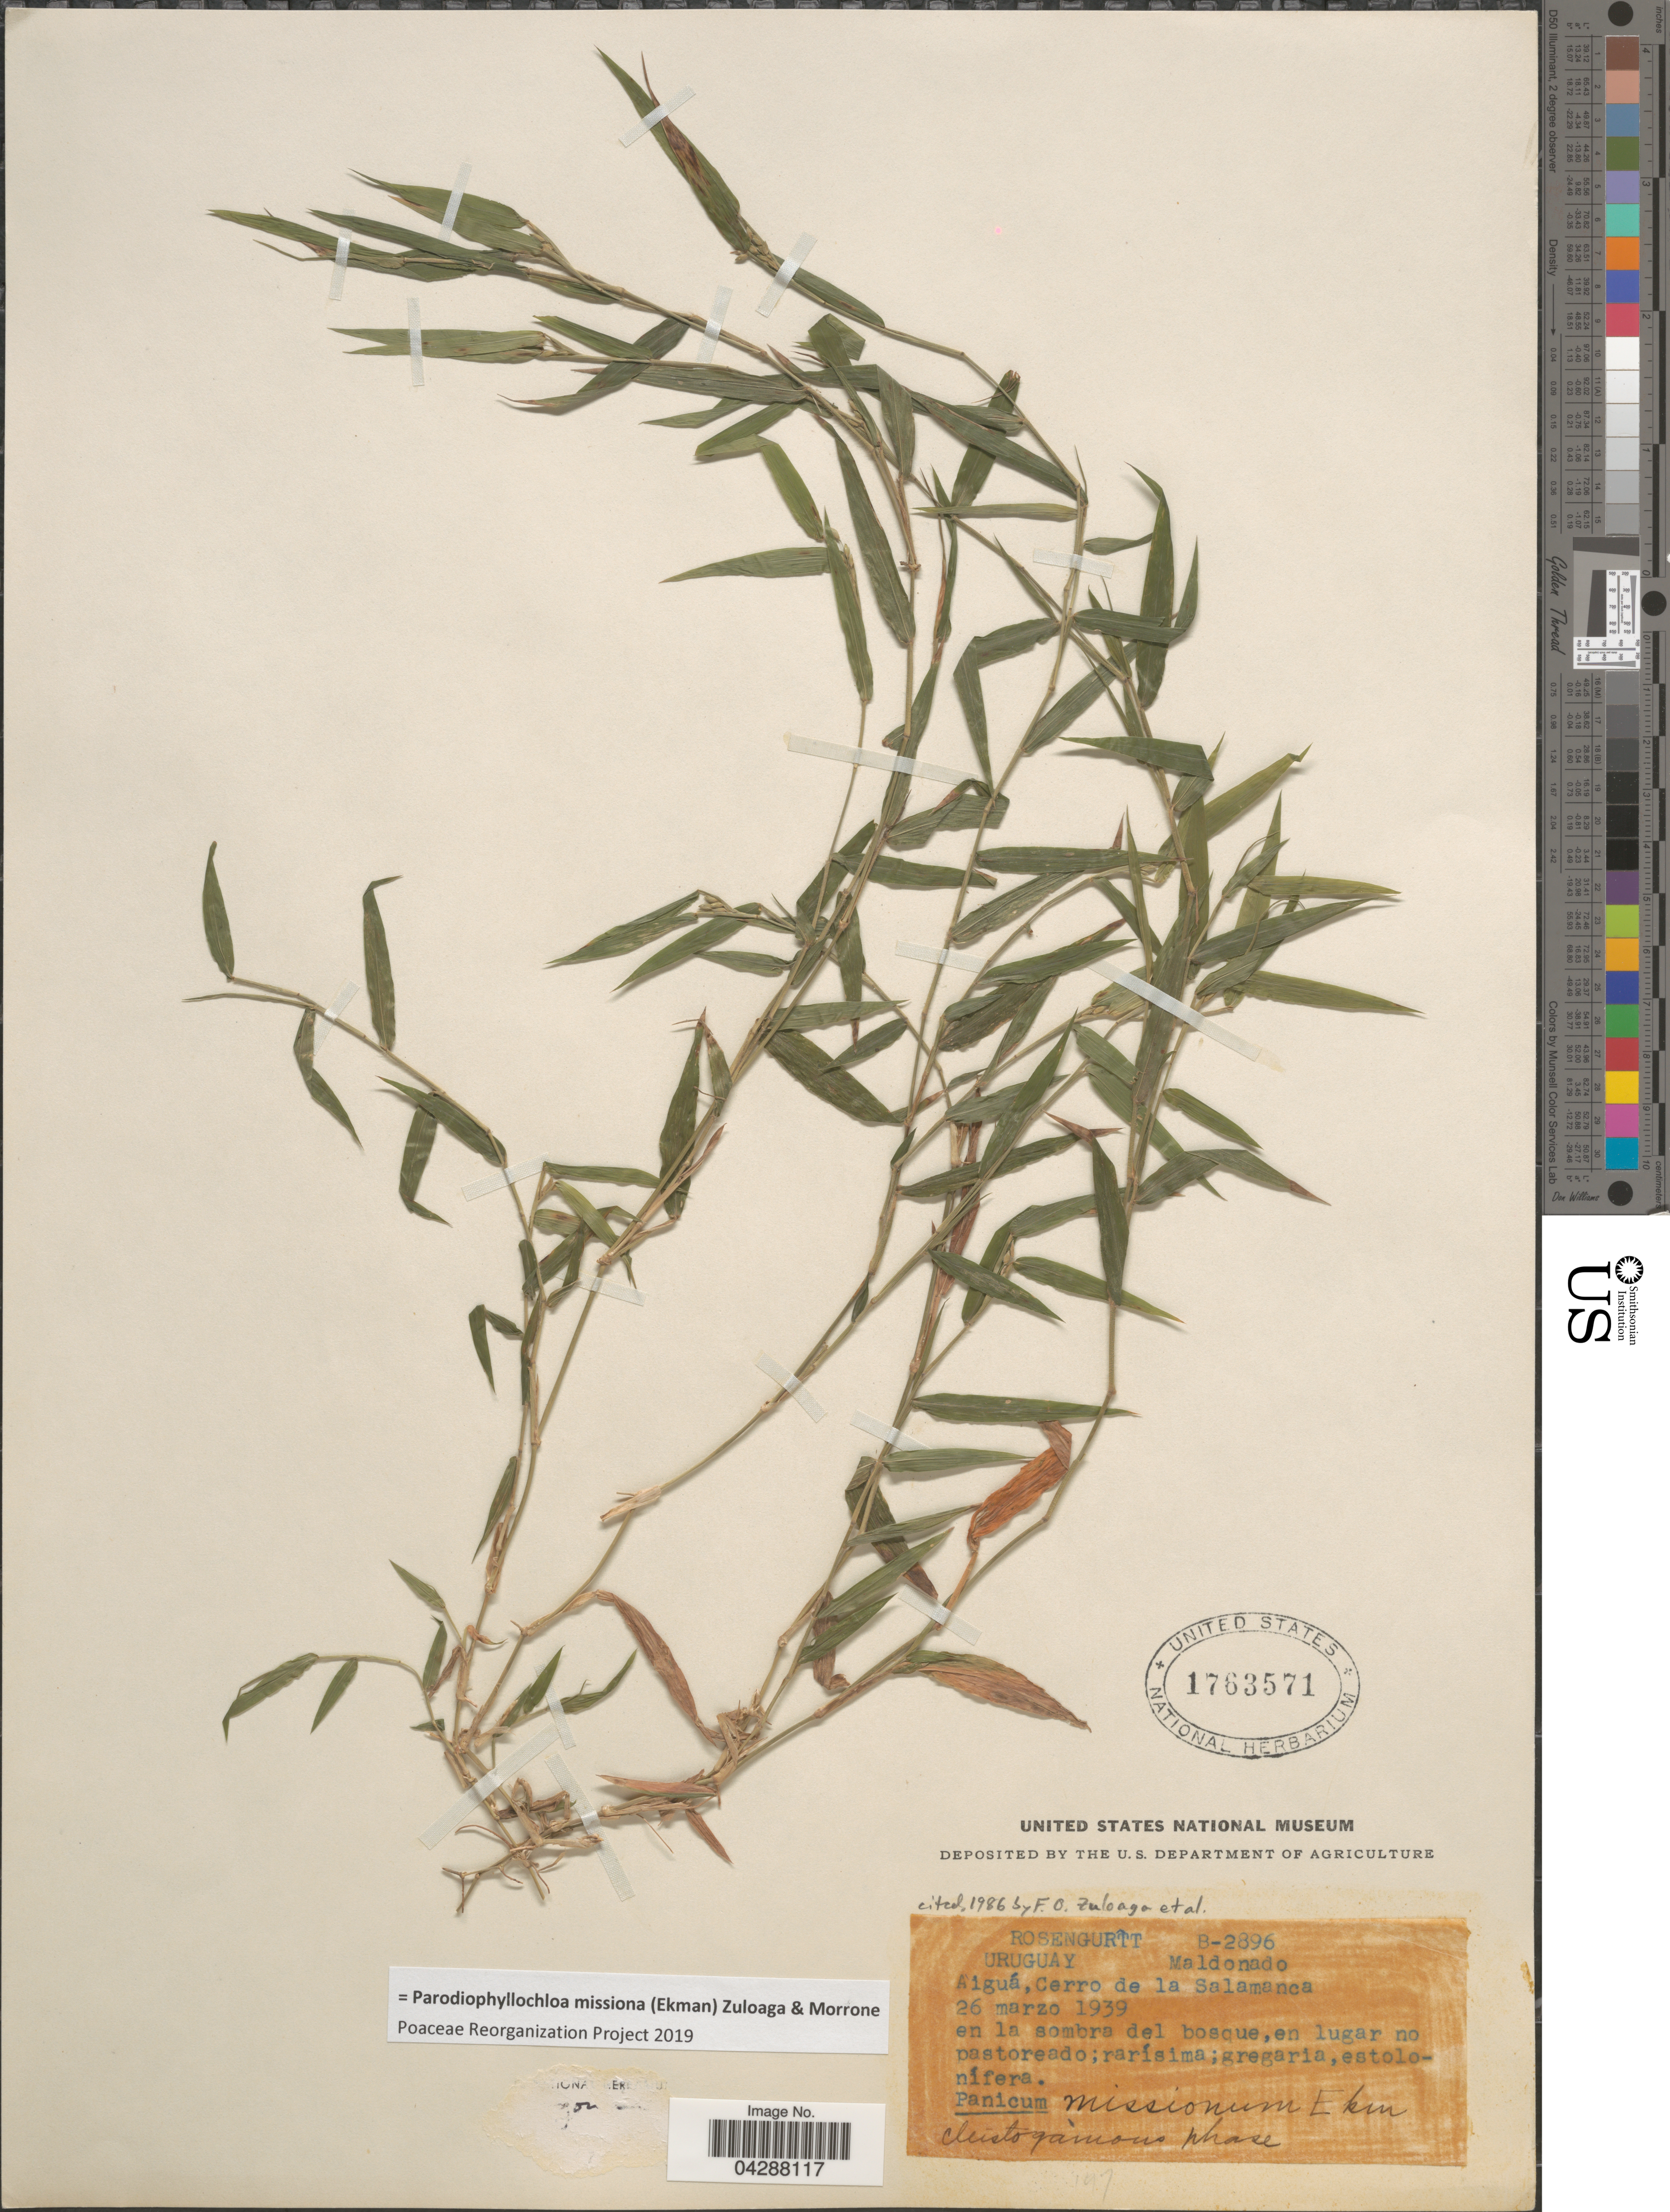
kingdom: Plantae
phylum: Tracheophyta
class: Liliopsida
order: Poales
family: Poaceae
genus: Parodiophyllochloa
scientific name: Parodiophyllochloa missiona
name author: (Ekman) Zuloaga & Morrone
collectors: Rosengurtt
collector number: B-2896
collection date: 1939-03-26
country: Uruguay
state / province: Maldonado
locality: Aiguá, Cerro de la Salamanca.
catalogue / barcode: US 1763571